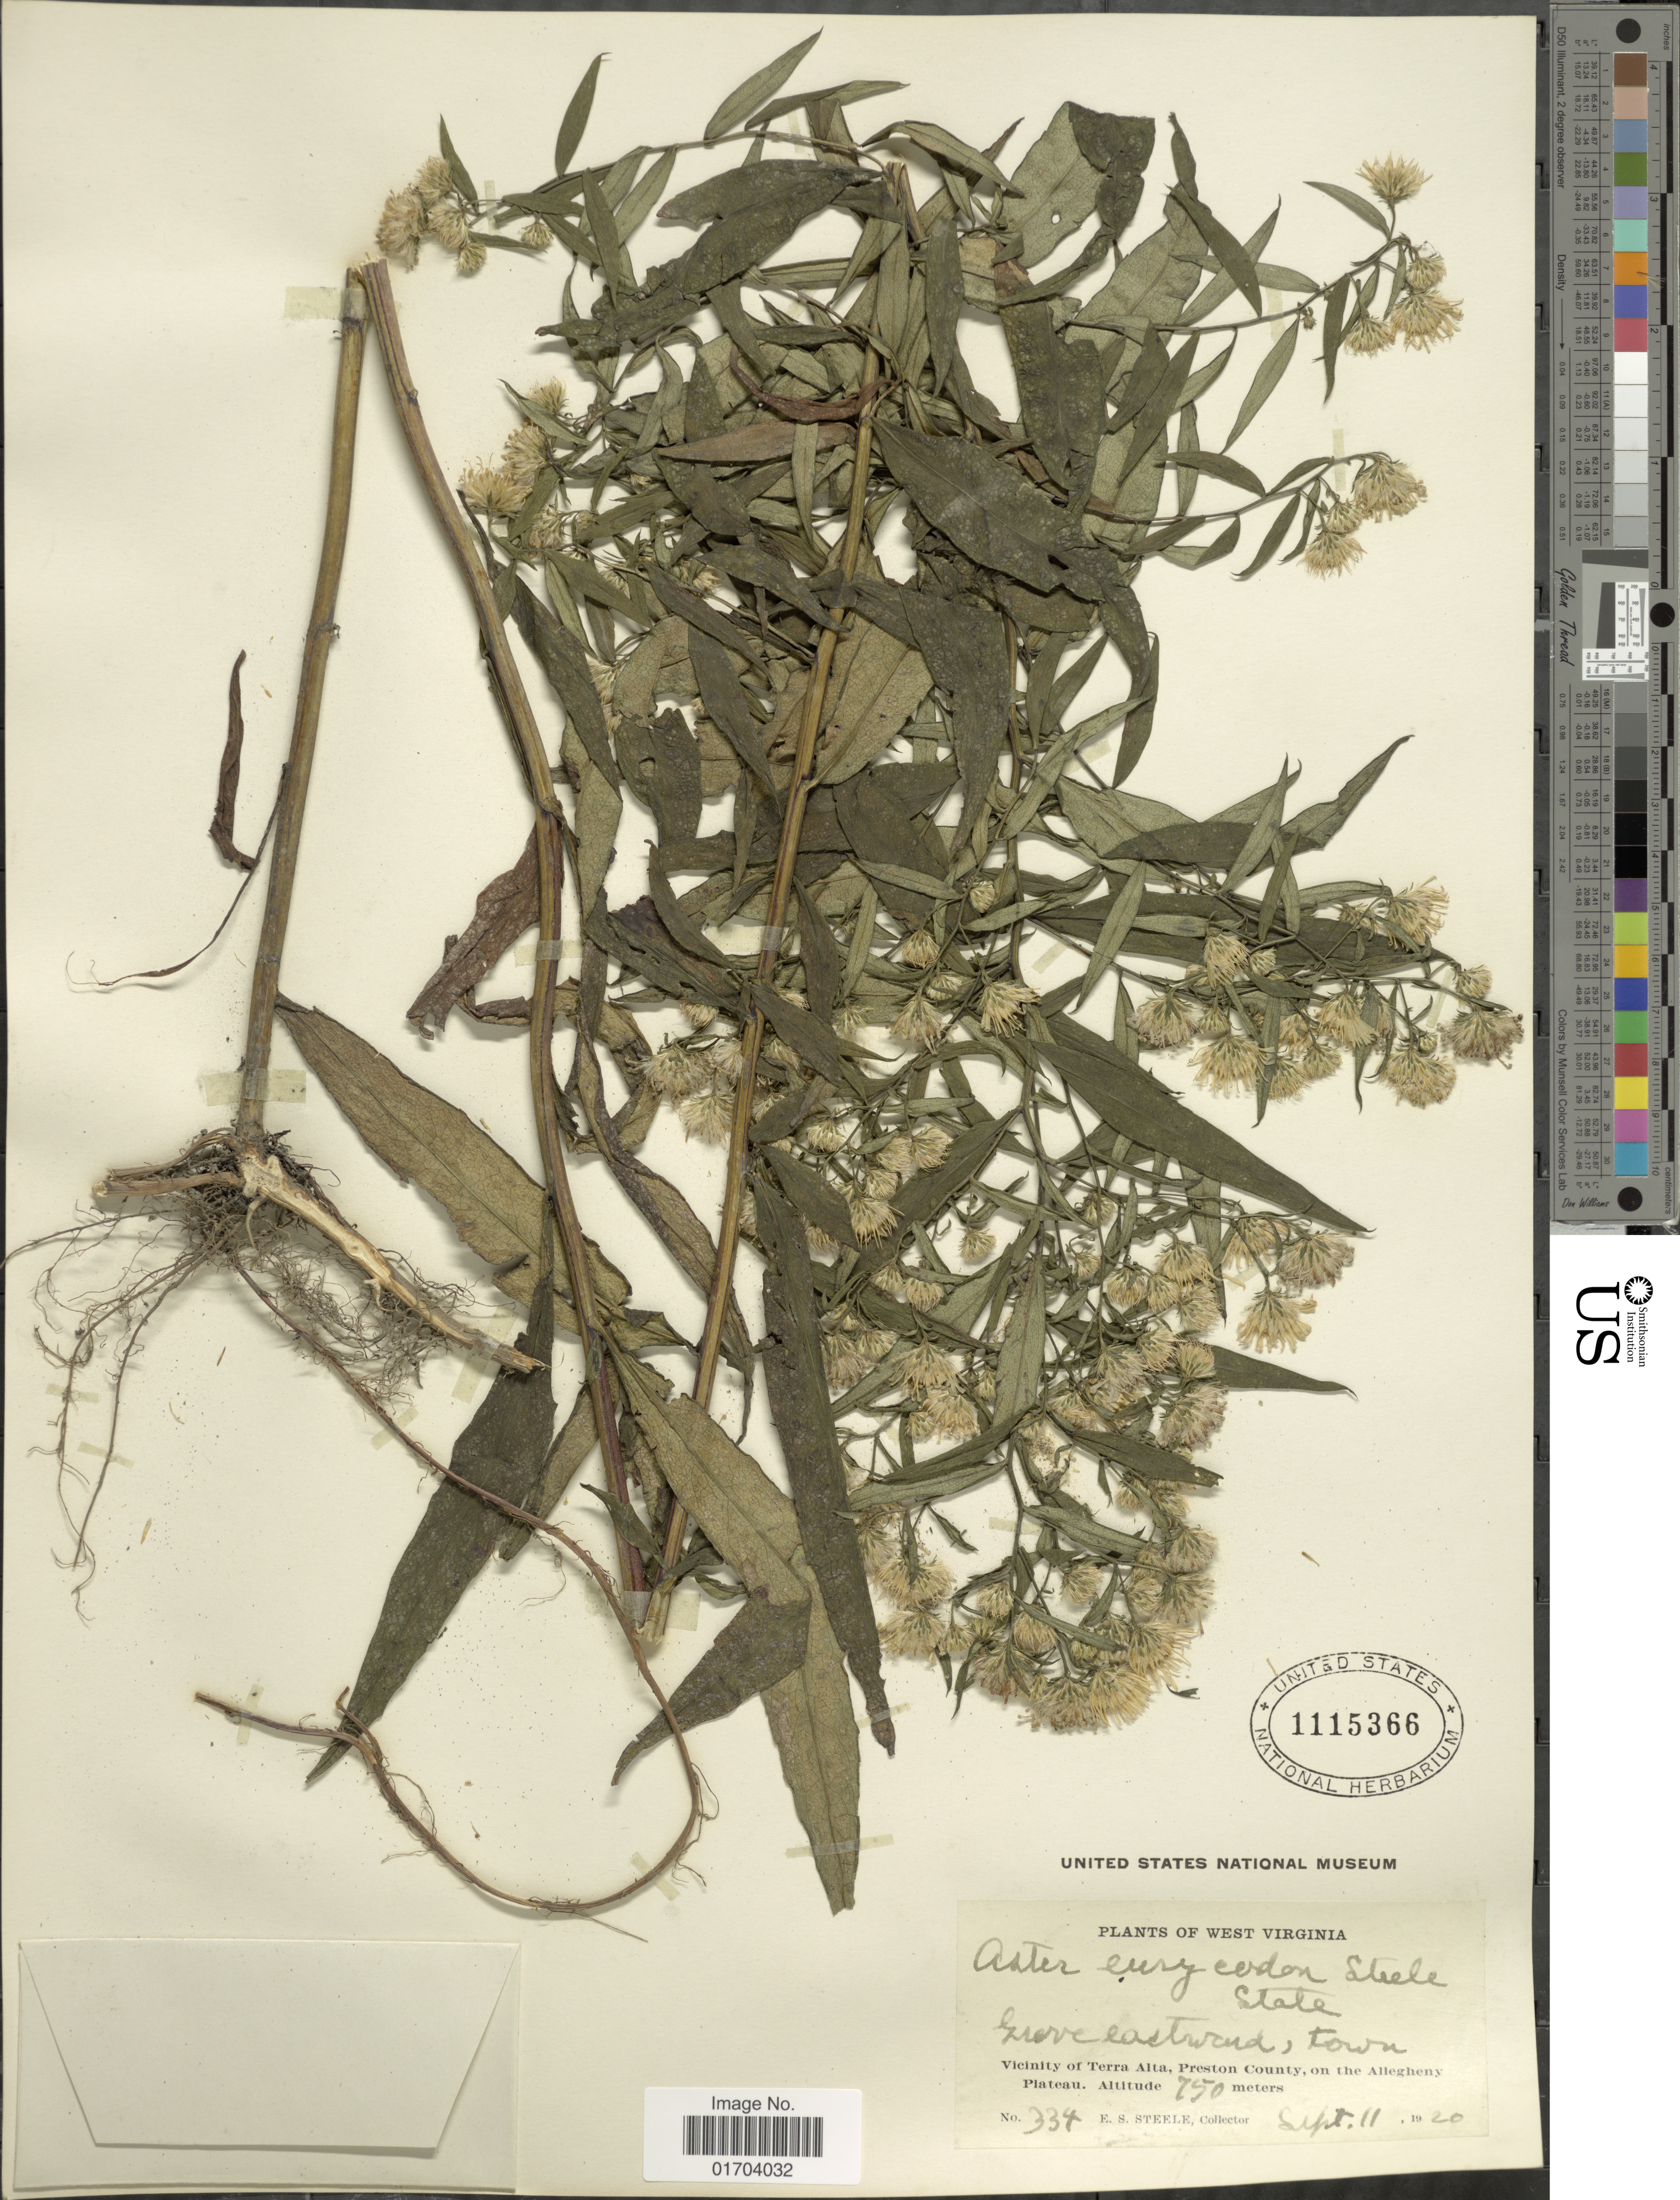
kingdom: Plantae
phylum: Tracheophyta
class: Magnoliopsida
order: Asterales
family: Asteraceae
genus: Aster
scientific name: Aster instabilis E.S. Steele sp. nov. ined.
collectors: E. Steele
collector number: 334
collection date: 1920-09-11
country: United States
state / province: West Virginia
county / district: Preston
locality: Grove Eastwood, town, Vicinity of Terra Alta, Preston County, on the Allegheny Plateau.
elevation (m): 750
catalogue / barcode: US 1115366